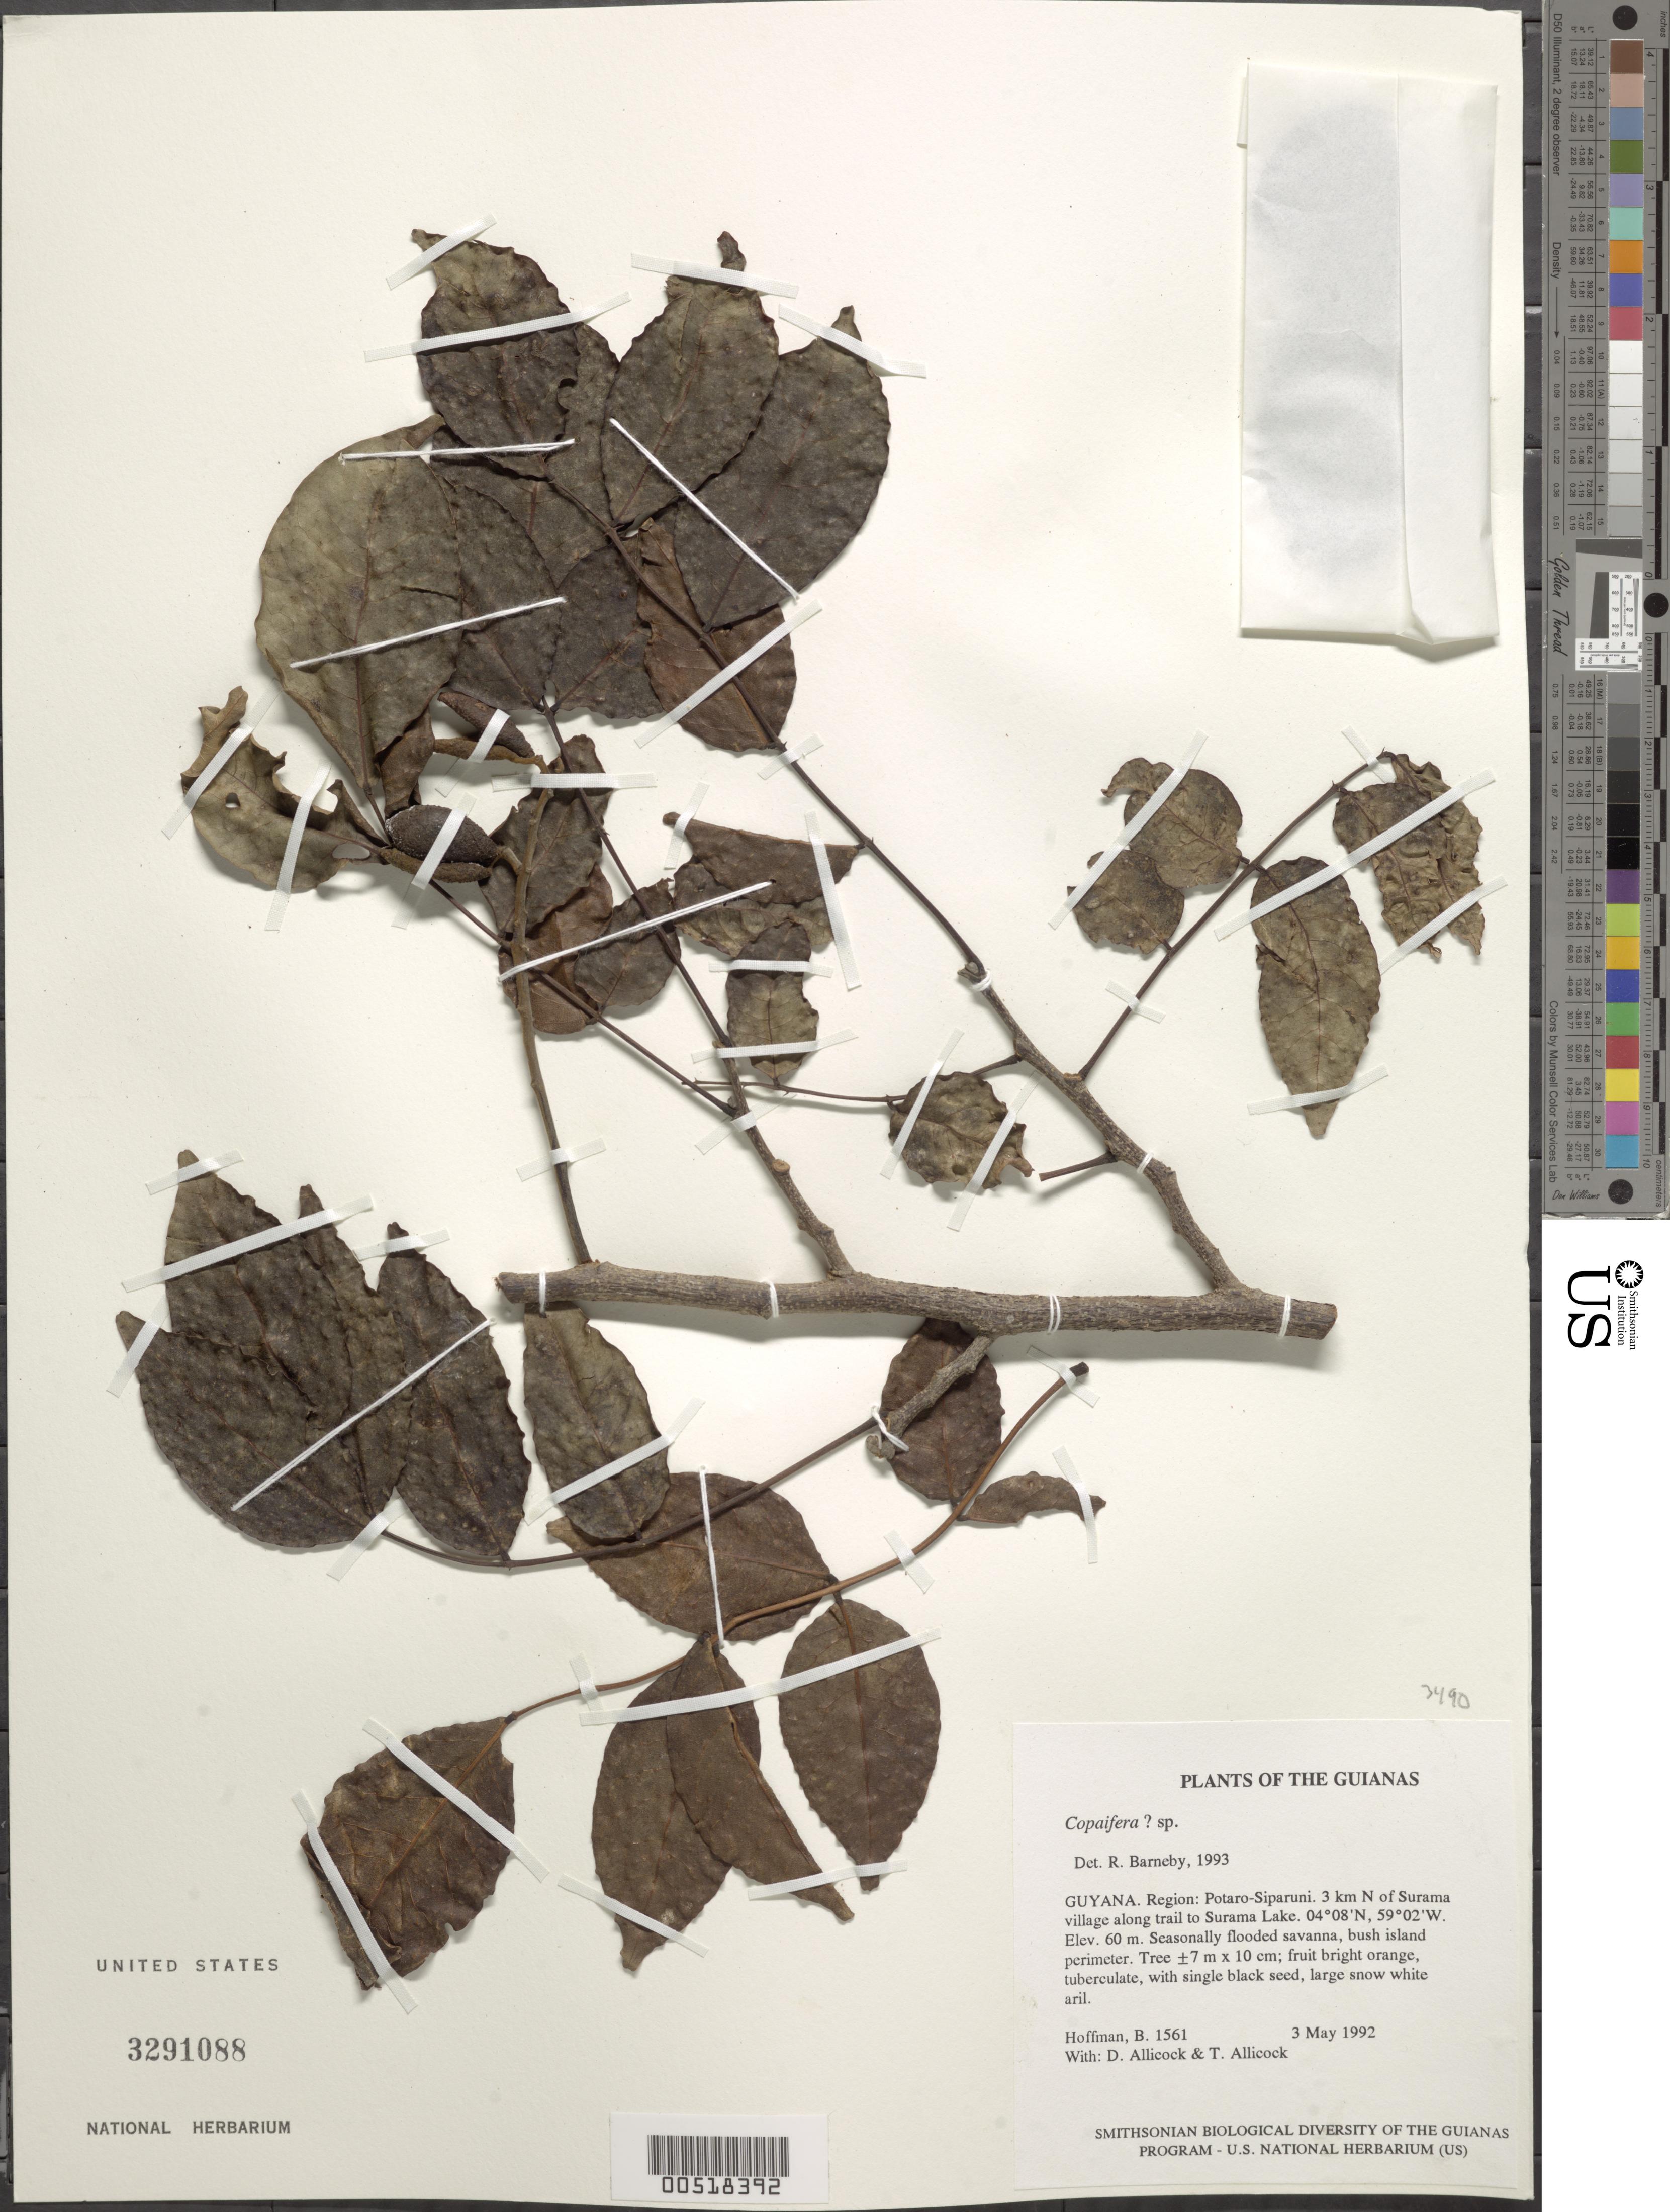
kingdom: Plantae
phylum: Tracheophyta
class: Magnoliopsida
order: Fabales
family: Fabaceae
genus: Copaifera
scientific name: Copaifera sp.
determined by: Barneby, Rupert C., (NY)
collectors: B. Hoffman, D. Allicock & T. Allicock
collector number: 1561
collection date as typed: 3 May 1992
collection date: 1992-05-03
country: Guyana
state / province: Potaro-Siparuni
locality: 3 km N of Surama village along trail to Surama Lake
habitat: Seasonally flooded savanna, bush island perimeter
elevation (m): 60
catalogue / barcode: US 3291088